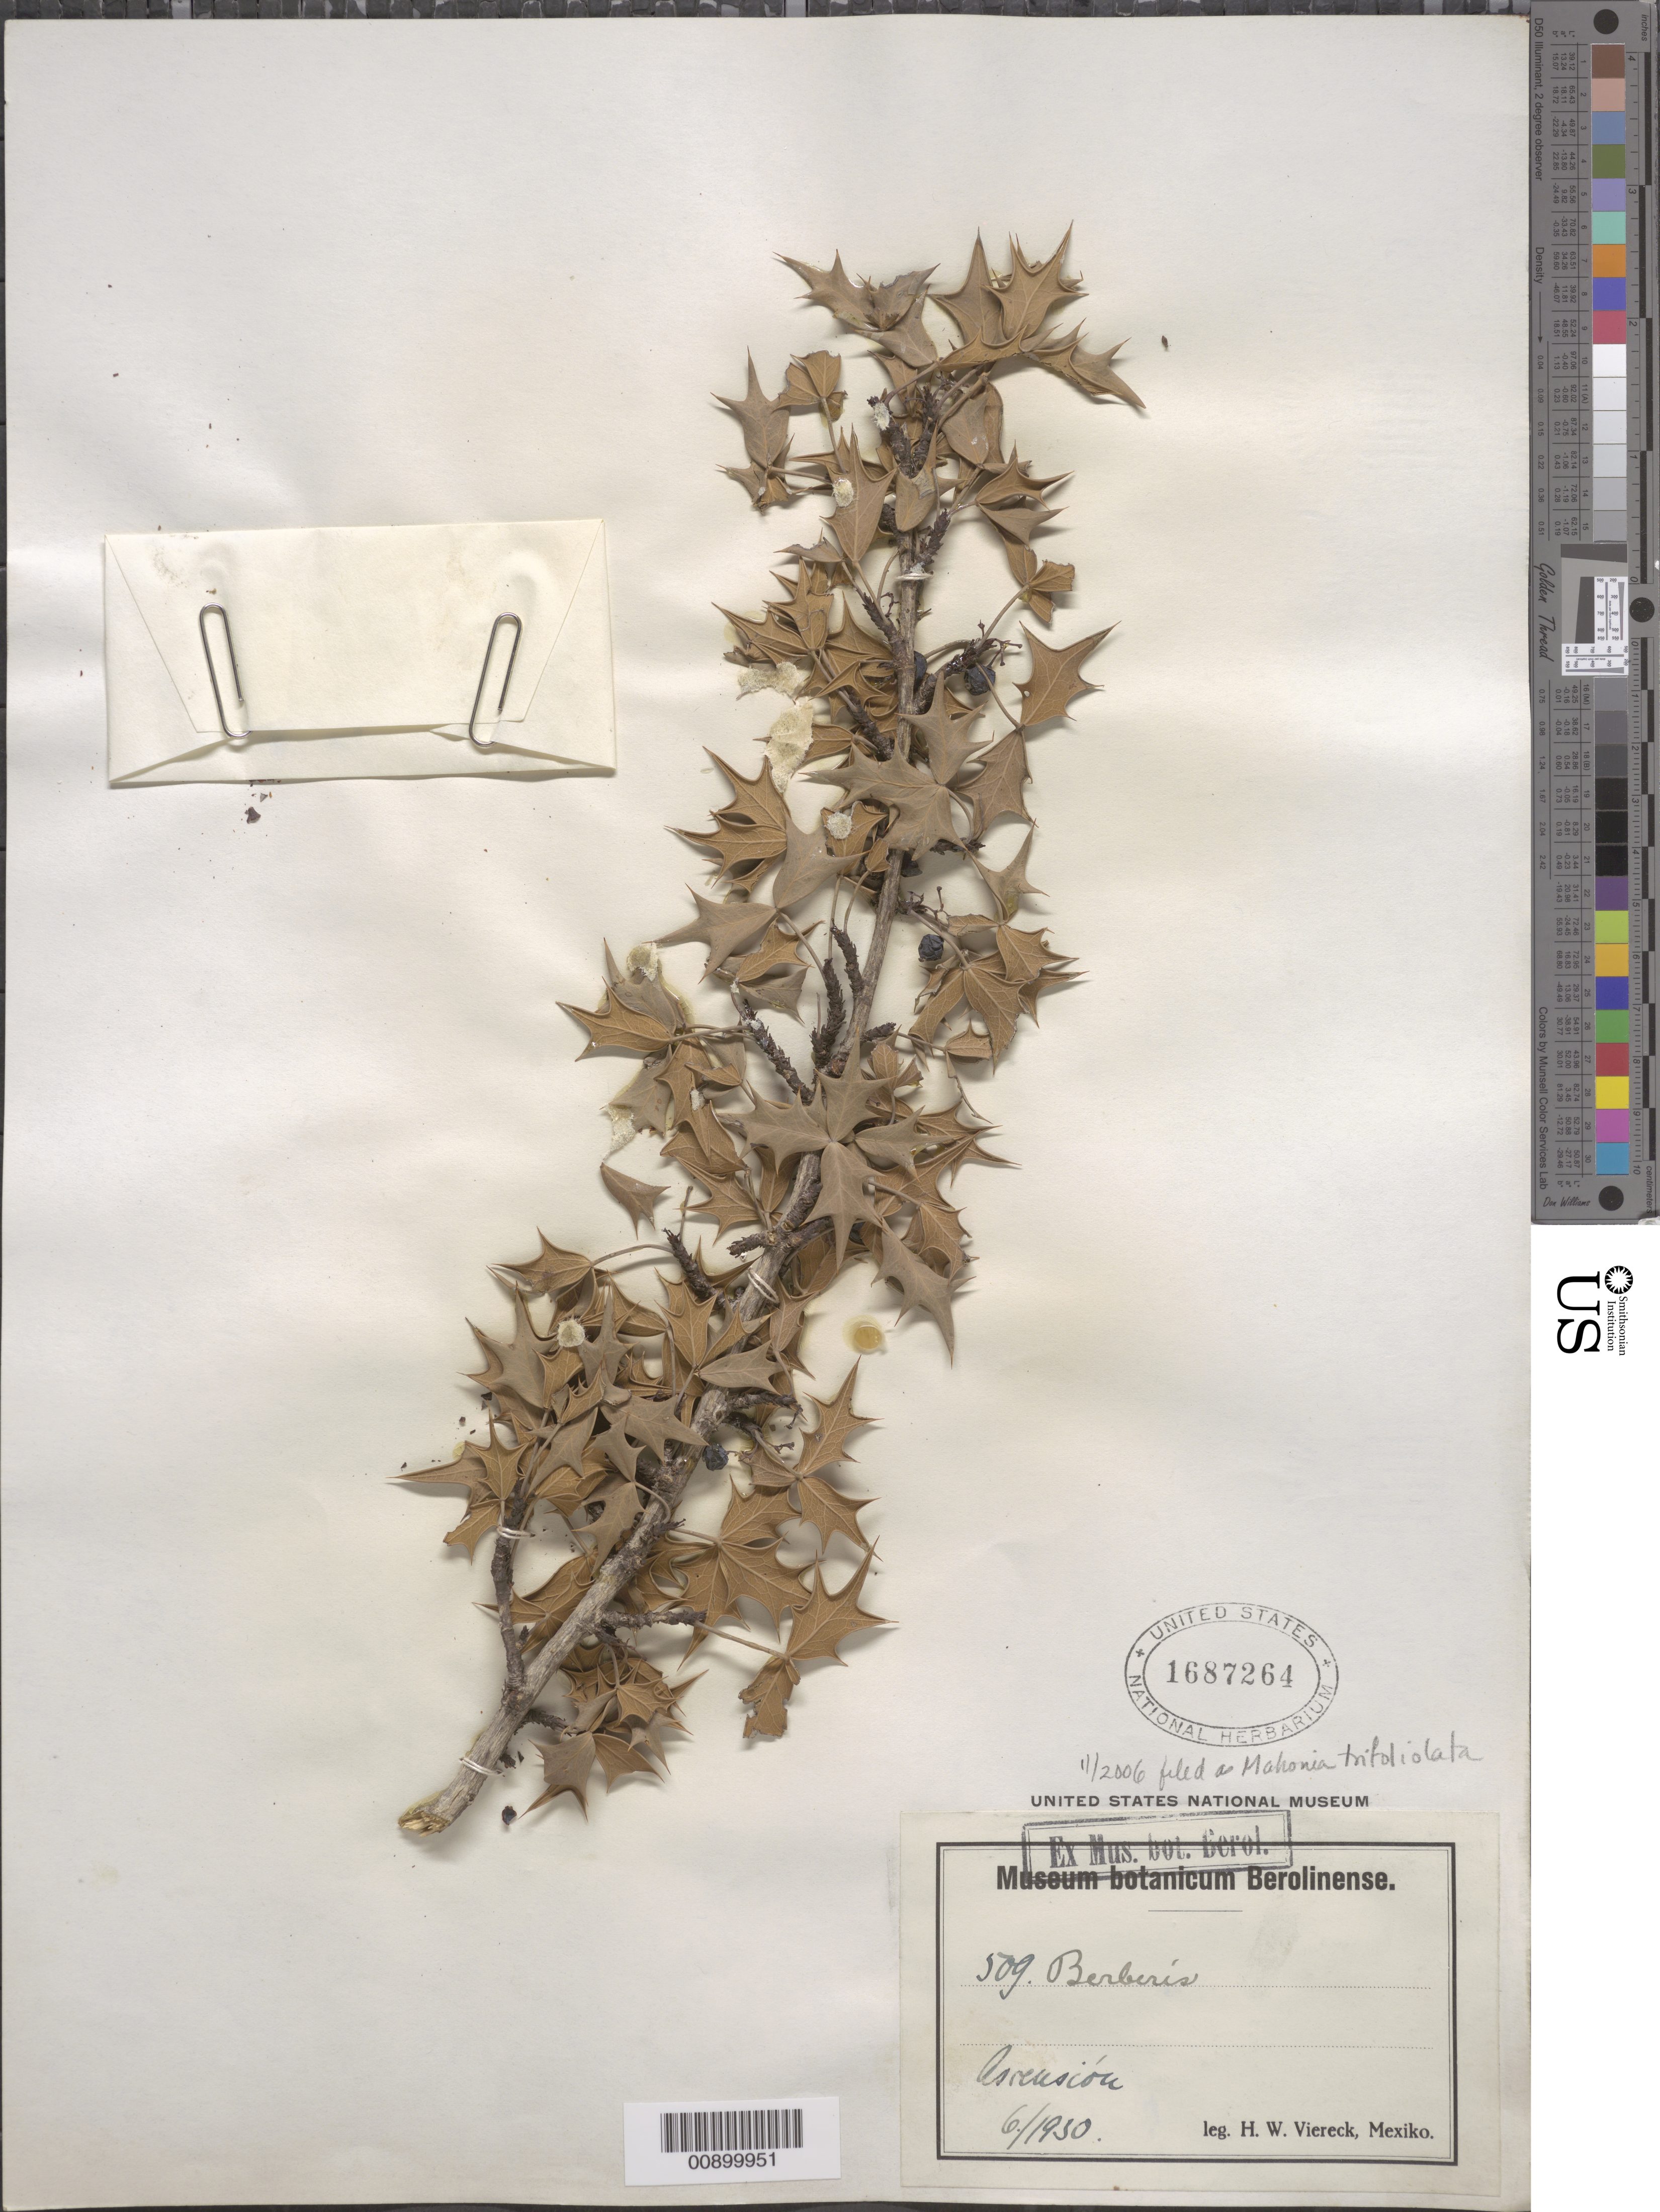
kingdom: Plantae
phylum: Tracheophyta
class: Magnoliopsida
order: Ranunculales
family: Berberidaceae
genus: Mahonia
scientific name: Mahonia trifoliolata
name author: (Monic.) Fedde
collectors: H. W. Viereck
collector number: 509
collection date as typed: Jun 1930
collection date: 1930-06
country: Mexico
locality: Ascensión.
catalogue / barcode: US 1687264